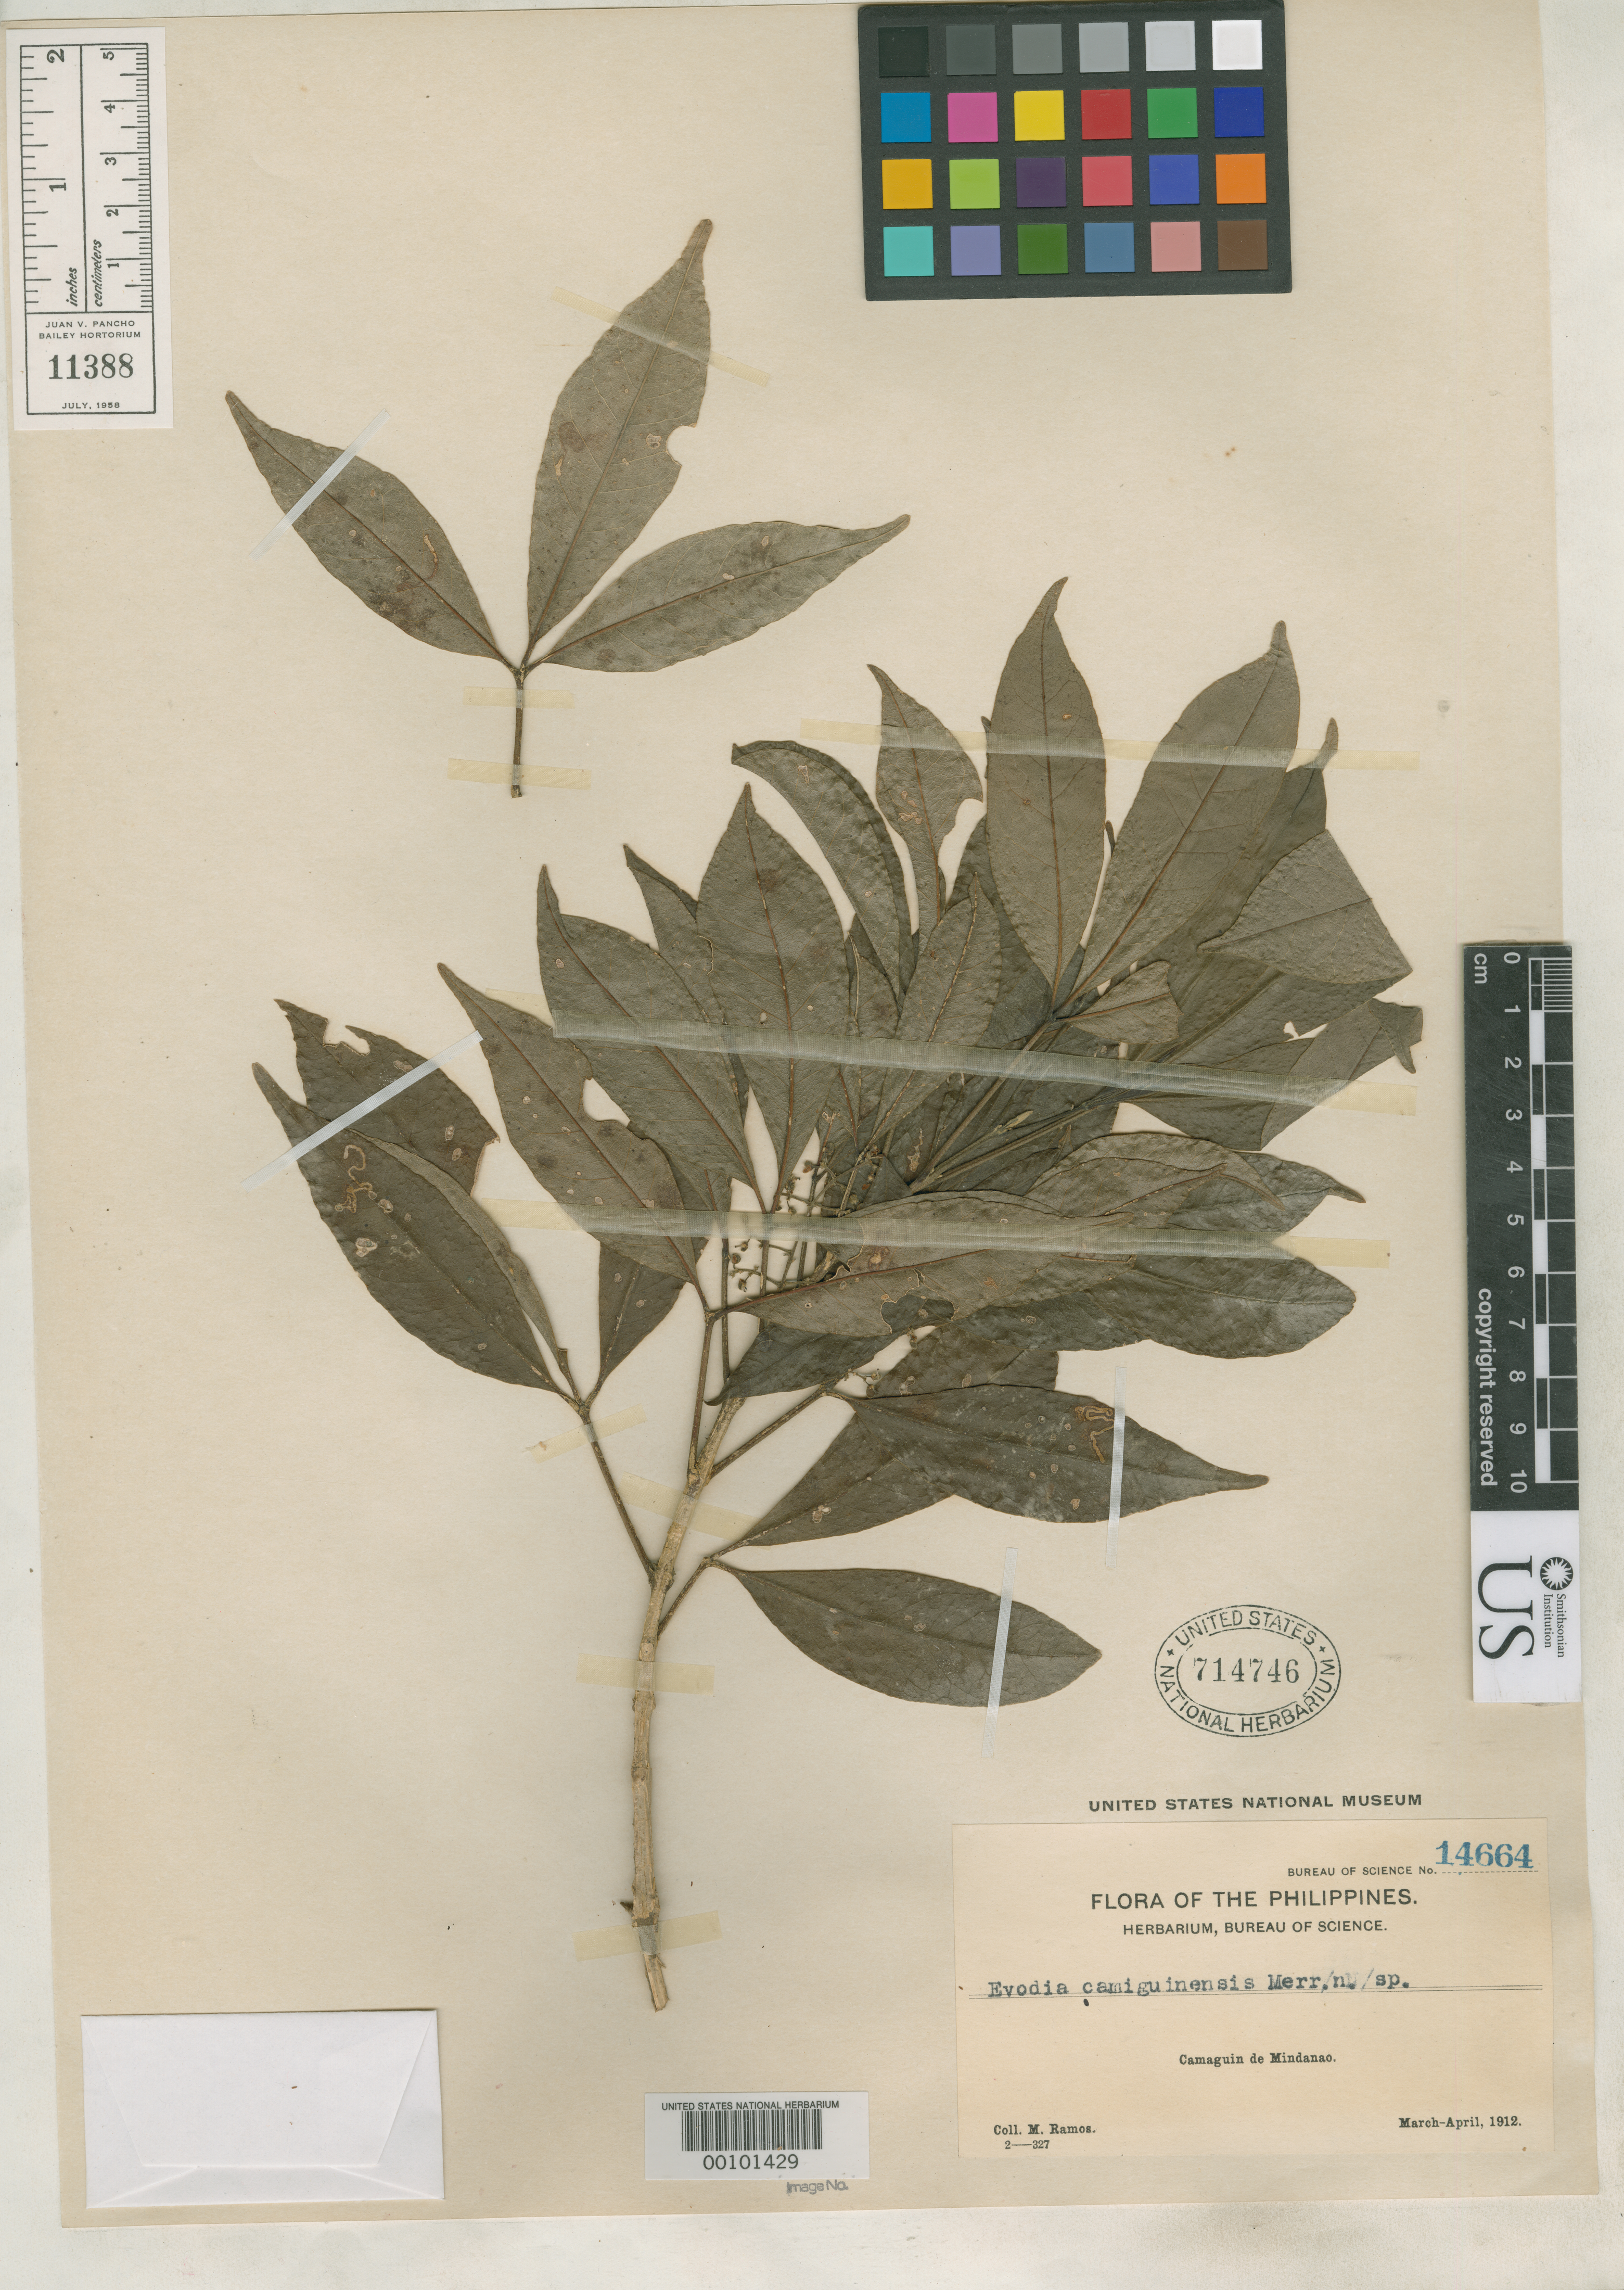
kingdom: Plantae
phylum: Tracheophyta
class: Magnoliopsida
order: Sapindales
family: Rutaceae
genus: Euodia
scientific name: Euodia camiguinensis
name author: Merr.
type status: Isotype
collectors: M. Ramos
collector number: Bur. Sci. 14664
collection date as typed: Apr 1912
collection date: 1912-04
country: Philippines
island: Camiguin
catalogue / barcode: US 714746